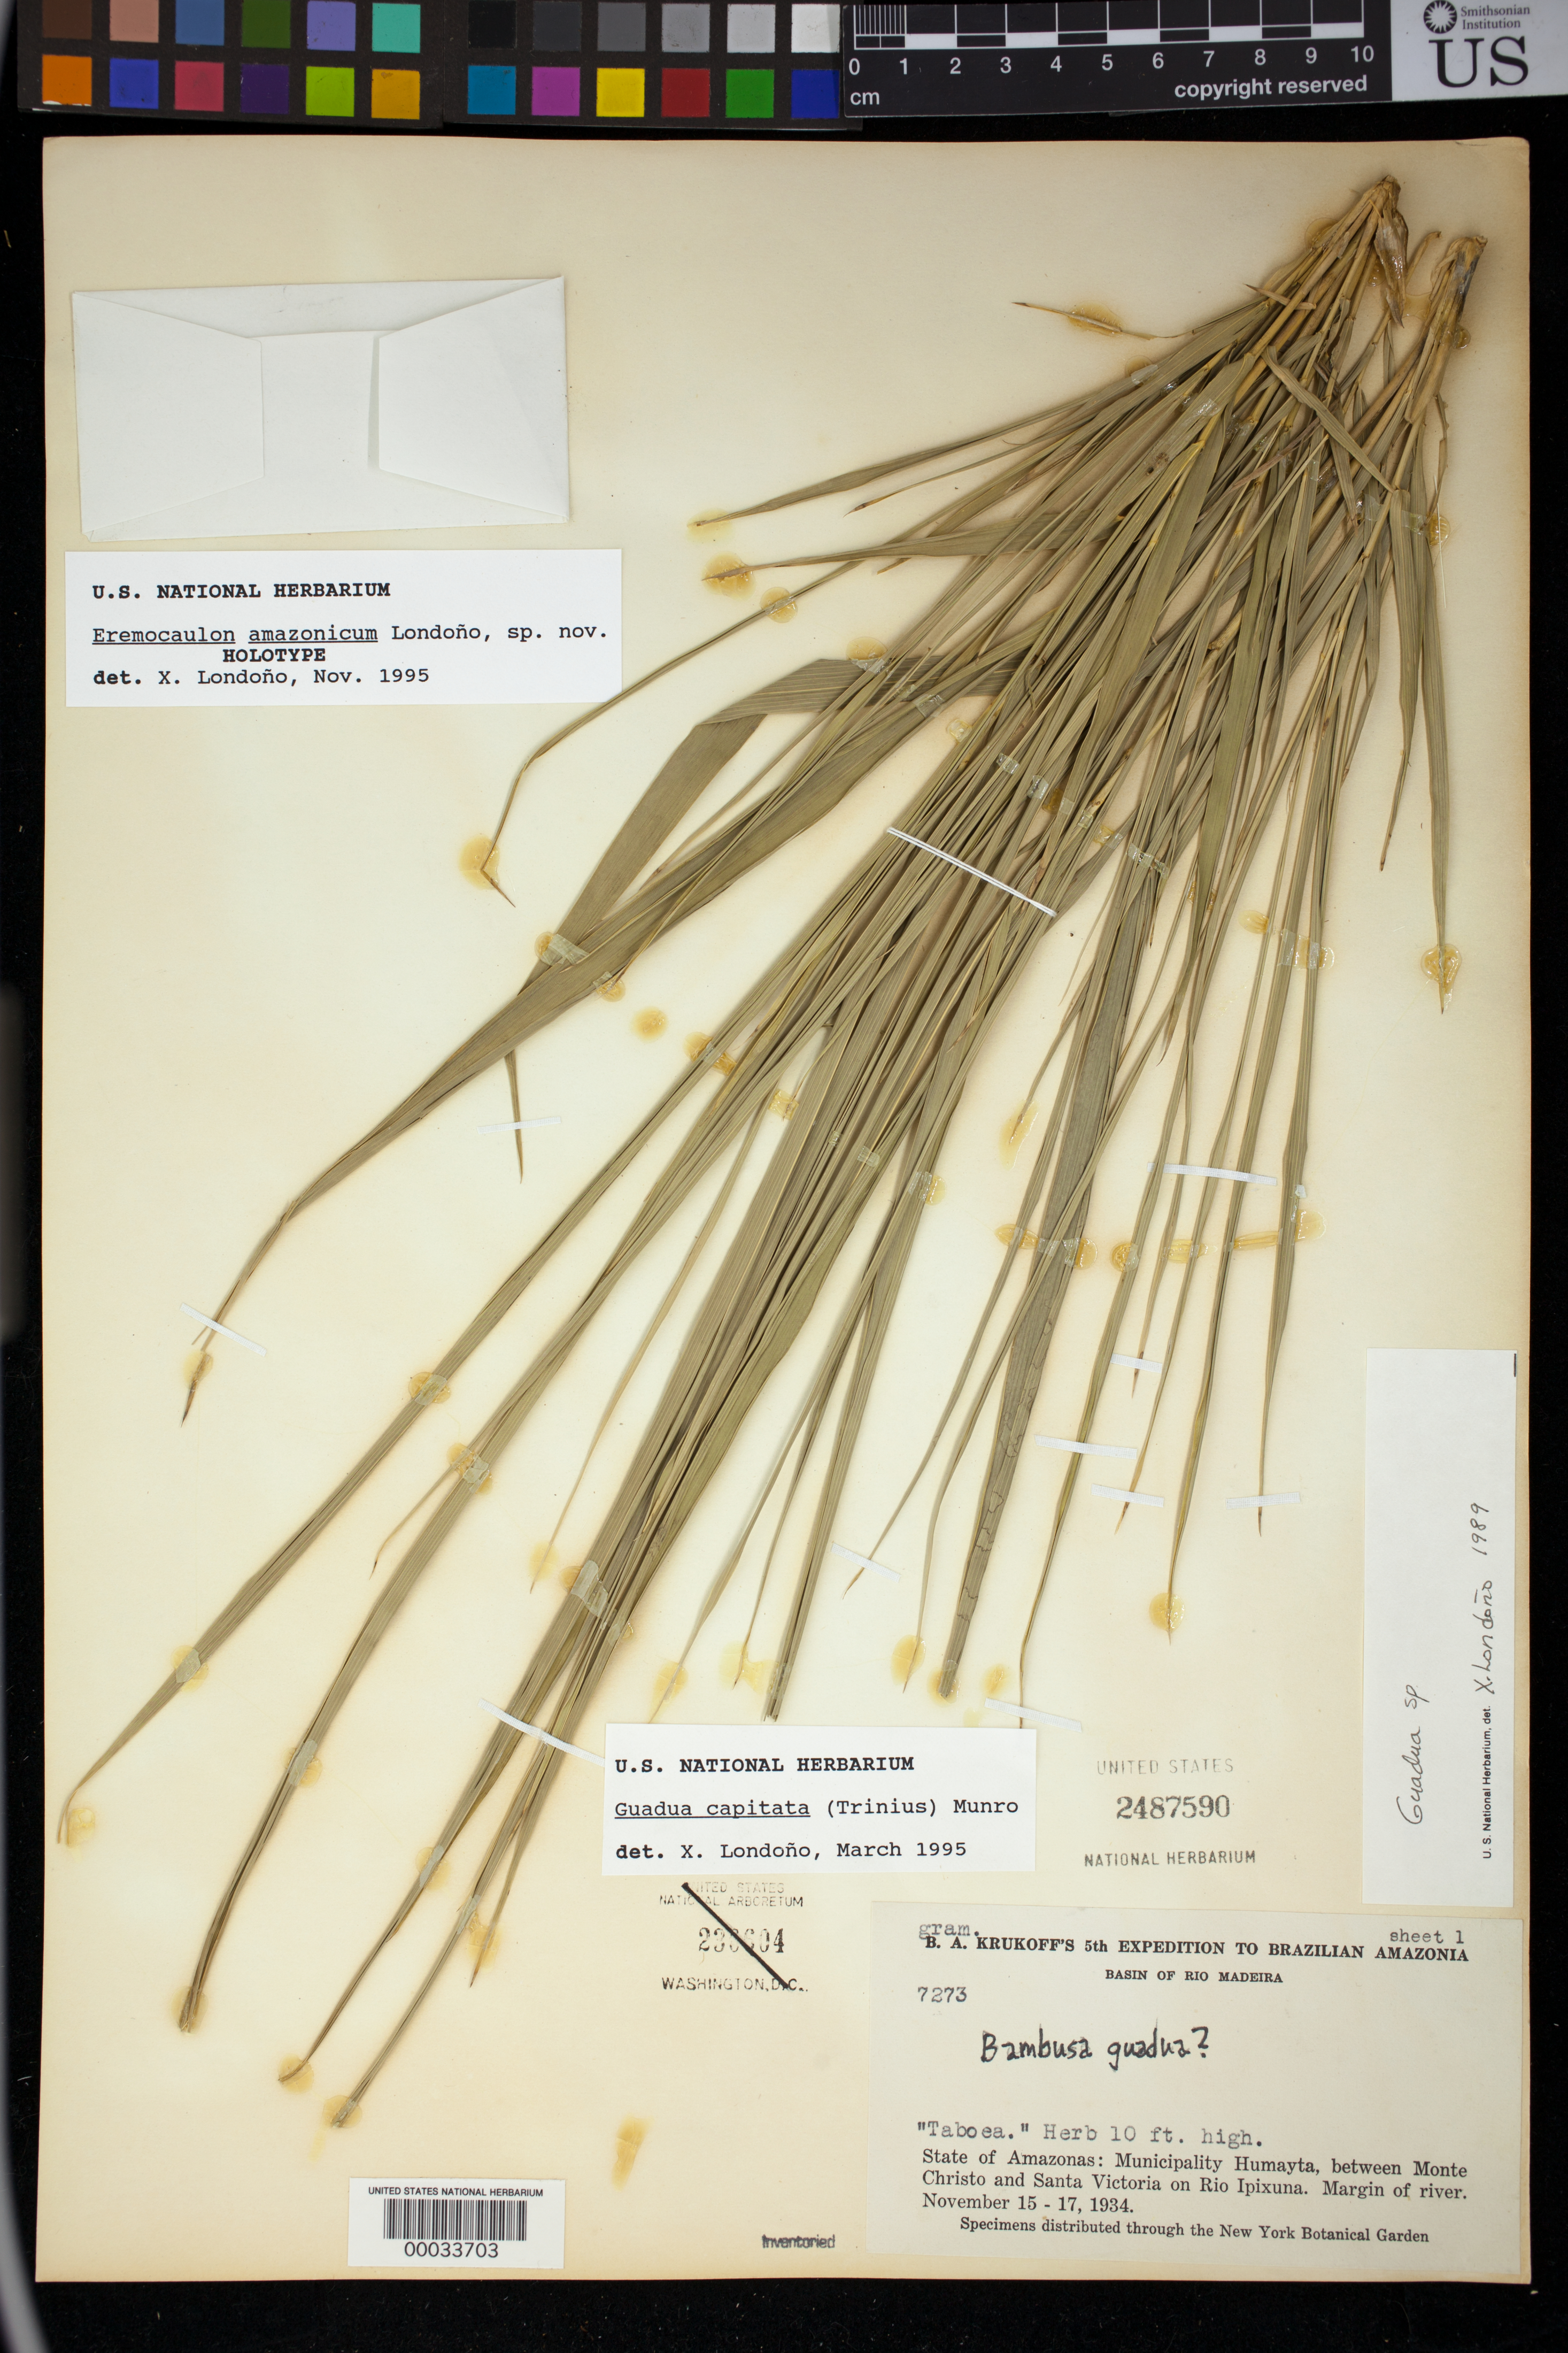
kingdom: Plantae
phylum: Tracheophyta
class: Liliopsida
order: Poales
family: Poaceae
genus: Eremocaulon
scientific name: Eremocaulon amazonicum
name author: Londoño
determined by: Londoño, X., (TULV), Jardin Botanico "Juan Maria Cespedes"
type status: Holotype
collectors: B. A. Krukoff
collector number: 7273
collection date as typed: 15 Nov 1934 to 17 Nov 1934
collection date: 1934-11-15/1934-11-17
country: Brazil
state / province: Amazonas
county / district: Humaitá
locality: Between Monte Christo and Santa Victoria on Rio Ipixuna.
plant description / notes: Holotype mounted on 2 sheets (labeled as sheet 1 & sheet 2) ex NA, USNH 2487590 & 2487503. A third sheet (USNH 1664982) was annotated by X. Londoño (1995) as "holotype" in error (X. Londoño, email comm. Nov. 2015) and has been re-annotated as isotype, Nov. 2015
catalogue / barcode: US 2487590